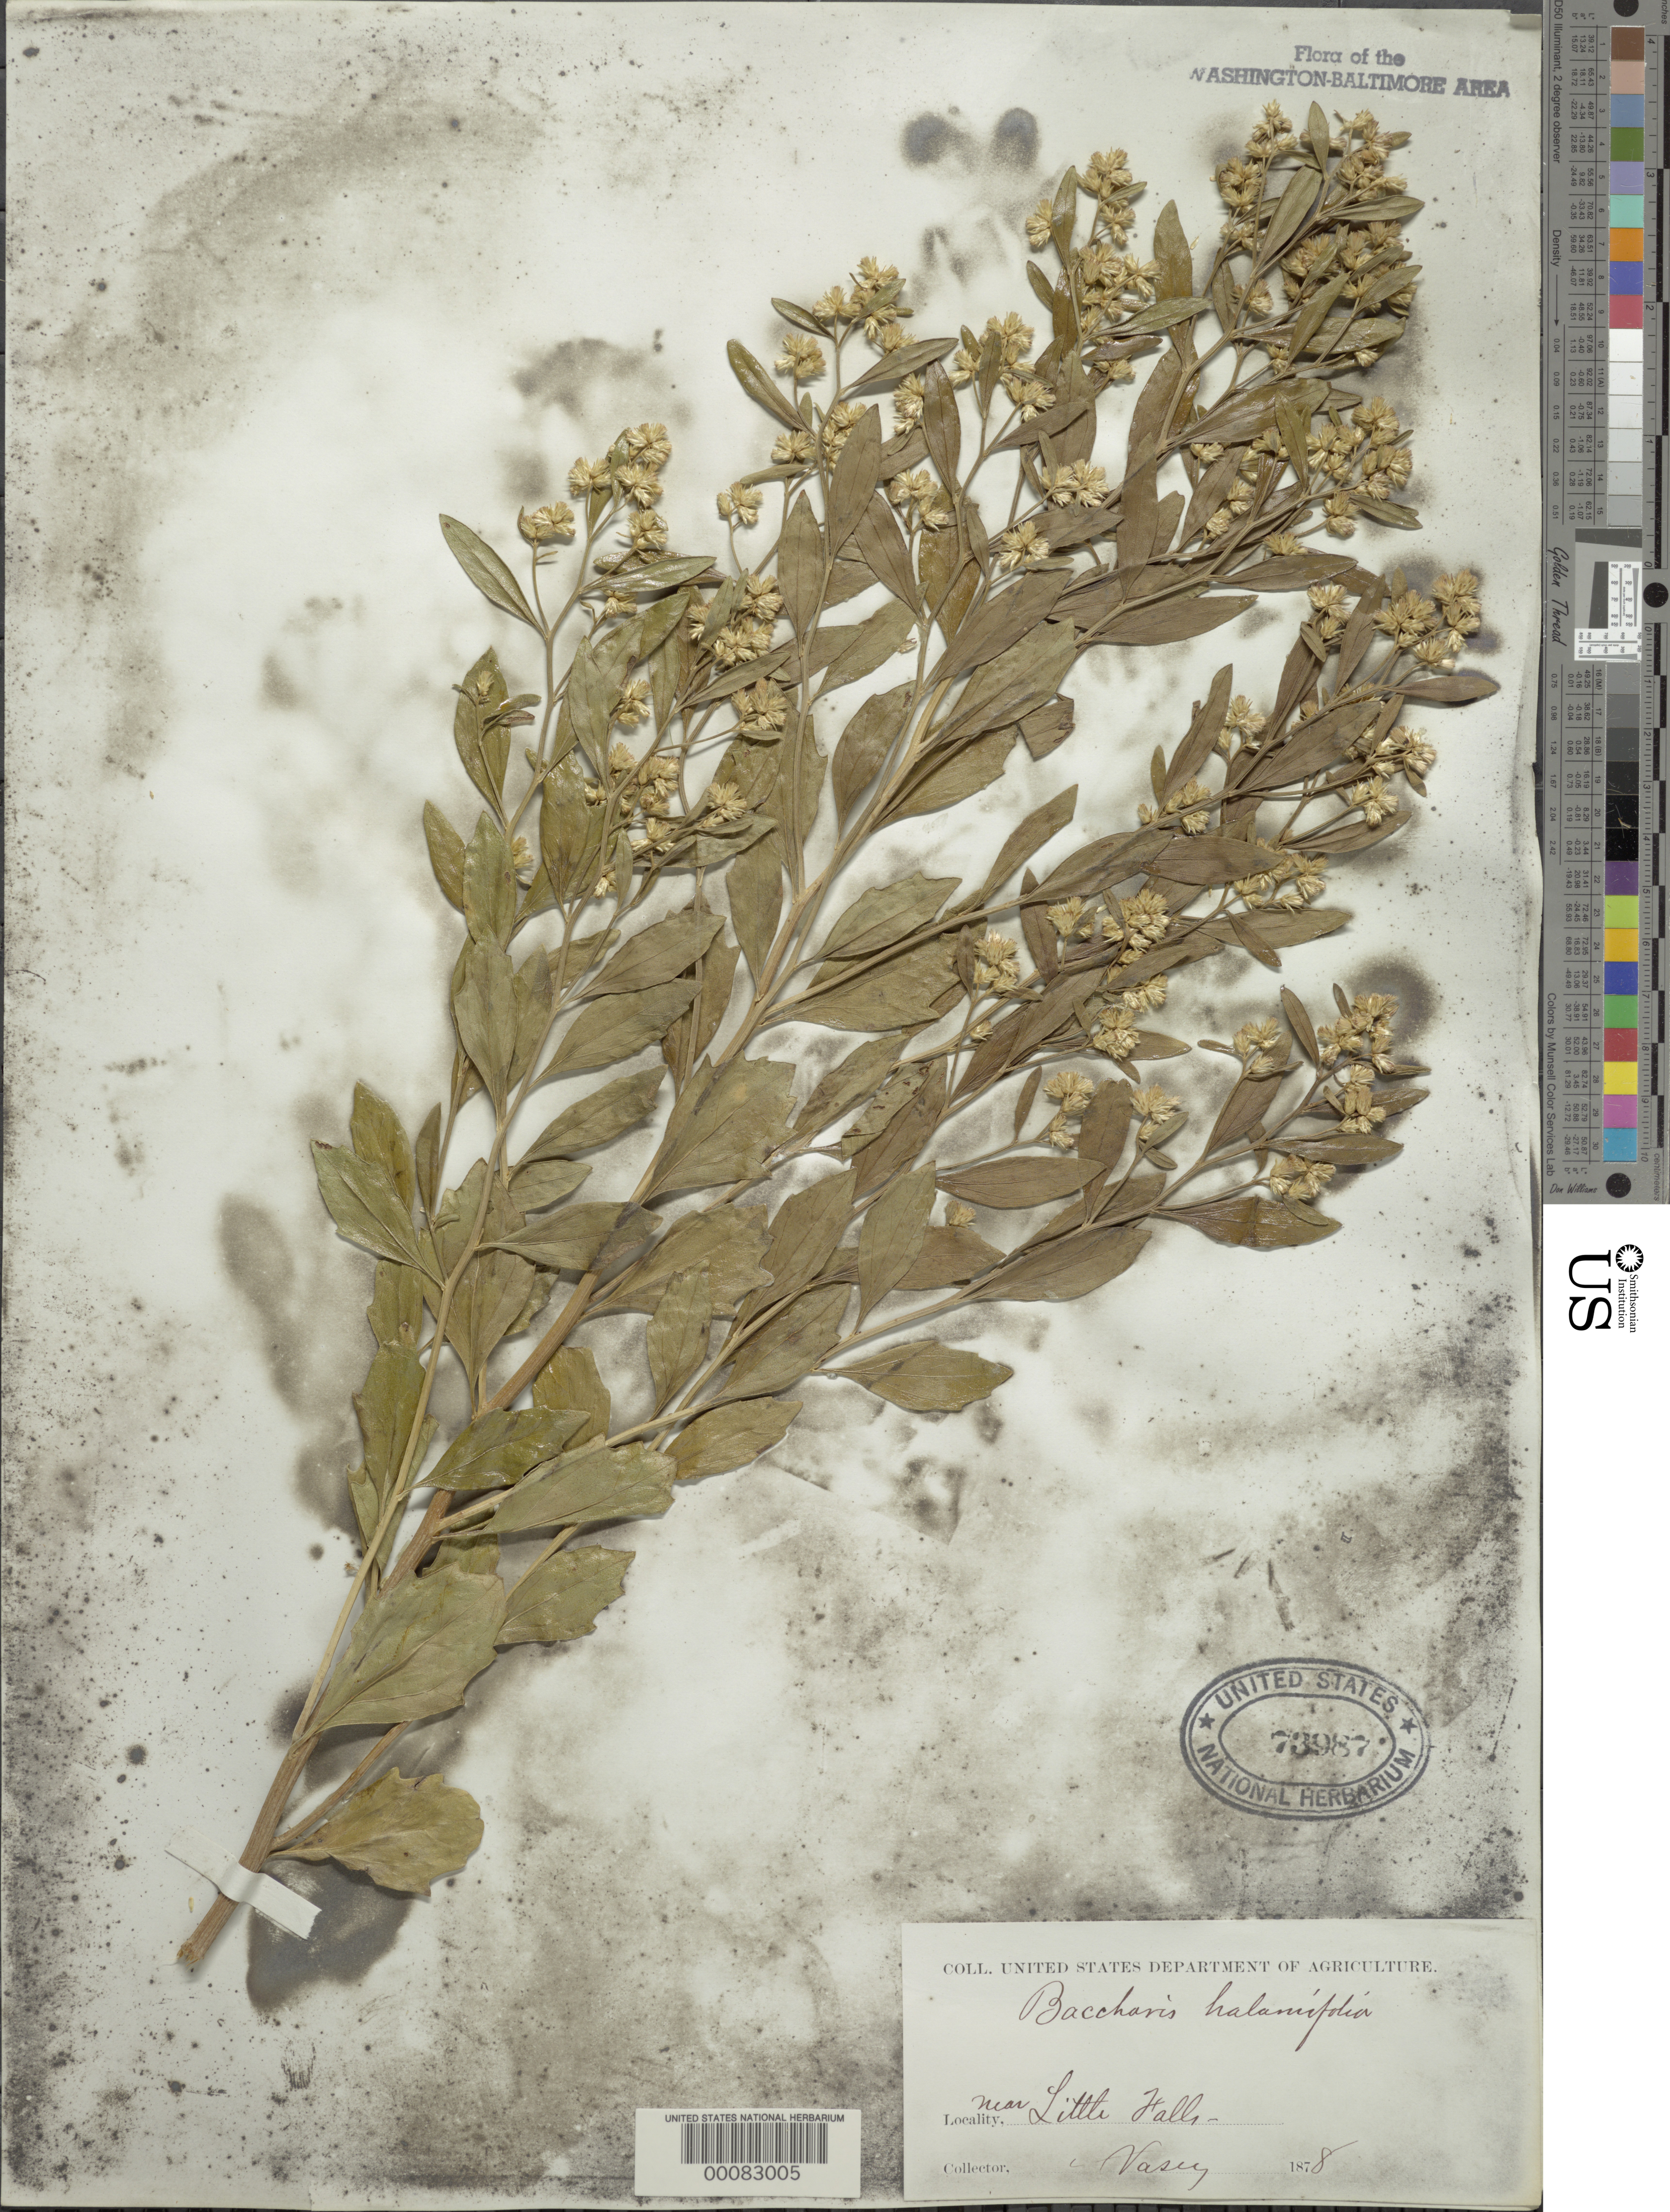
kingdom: Plantae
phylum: Tracheophyta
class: Magnoliopsida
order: Asterales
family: Asteraceae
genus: Baccharis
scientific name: Baccharis halimifolia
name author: L.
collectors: G. Vasey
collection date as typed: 1878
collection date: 1878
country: United States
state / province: Virginia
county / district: Fairfax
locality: Little Falls vicinity C. & O. Canal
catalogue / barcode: US 73987